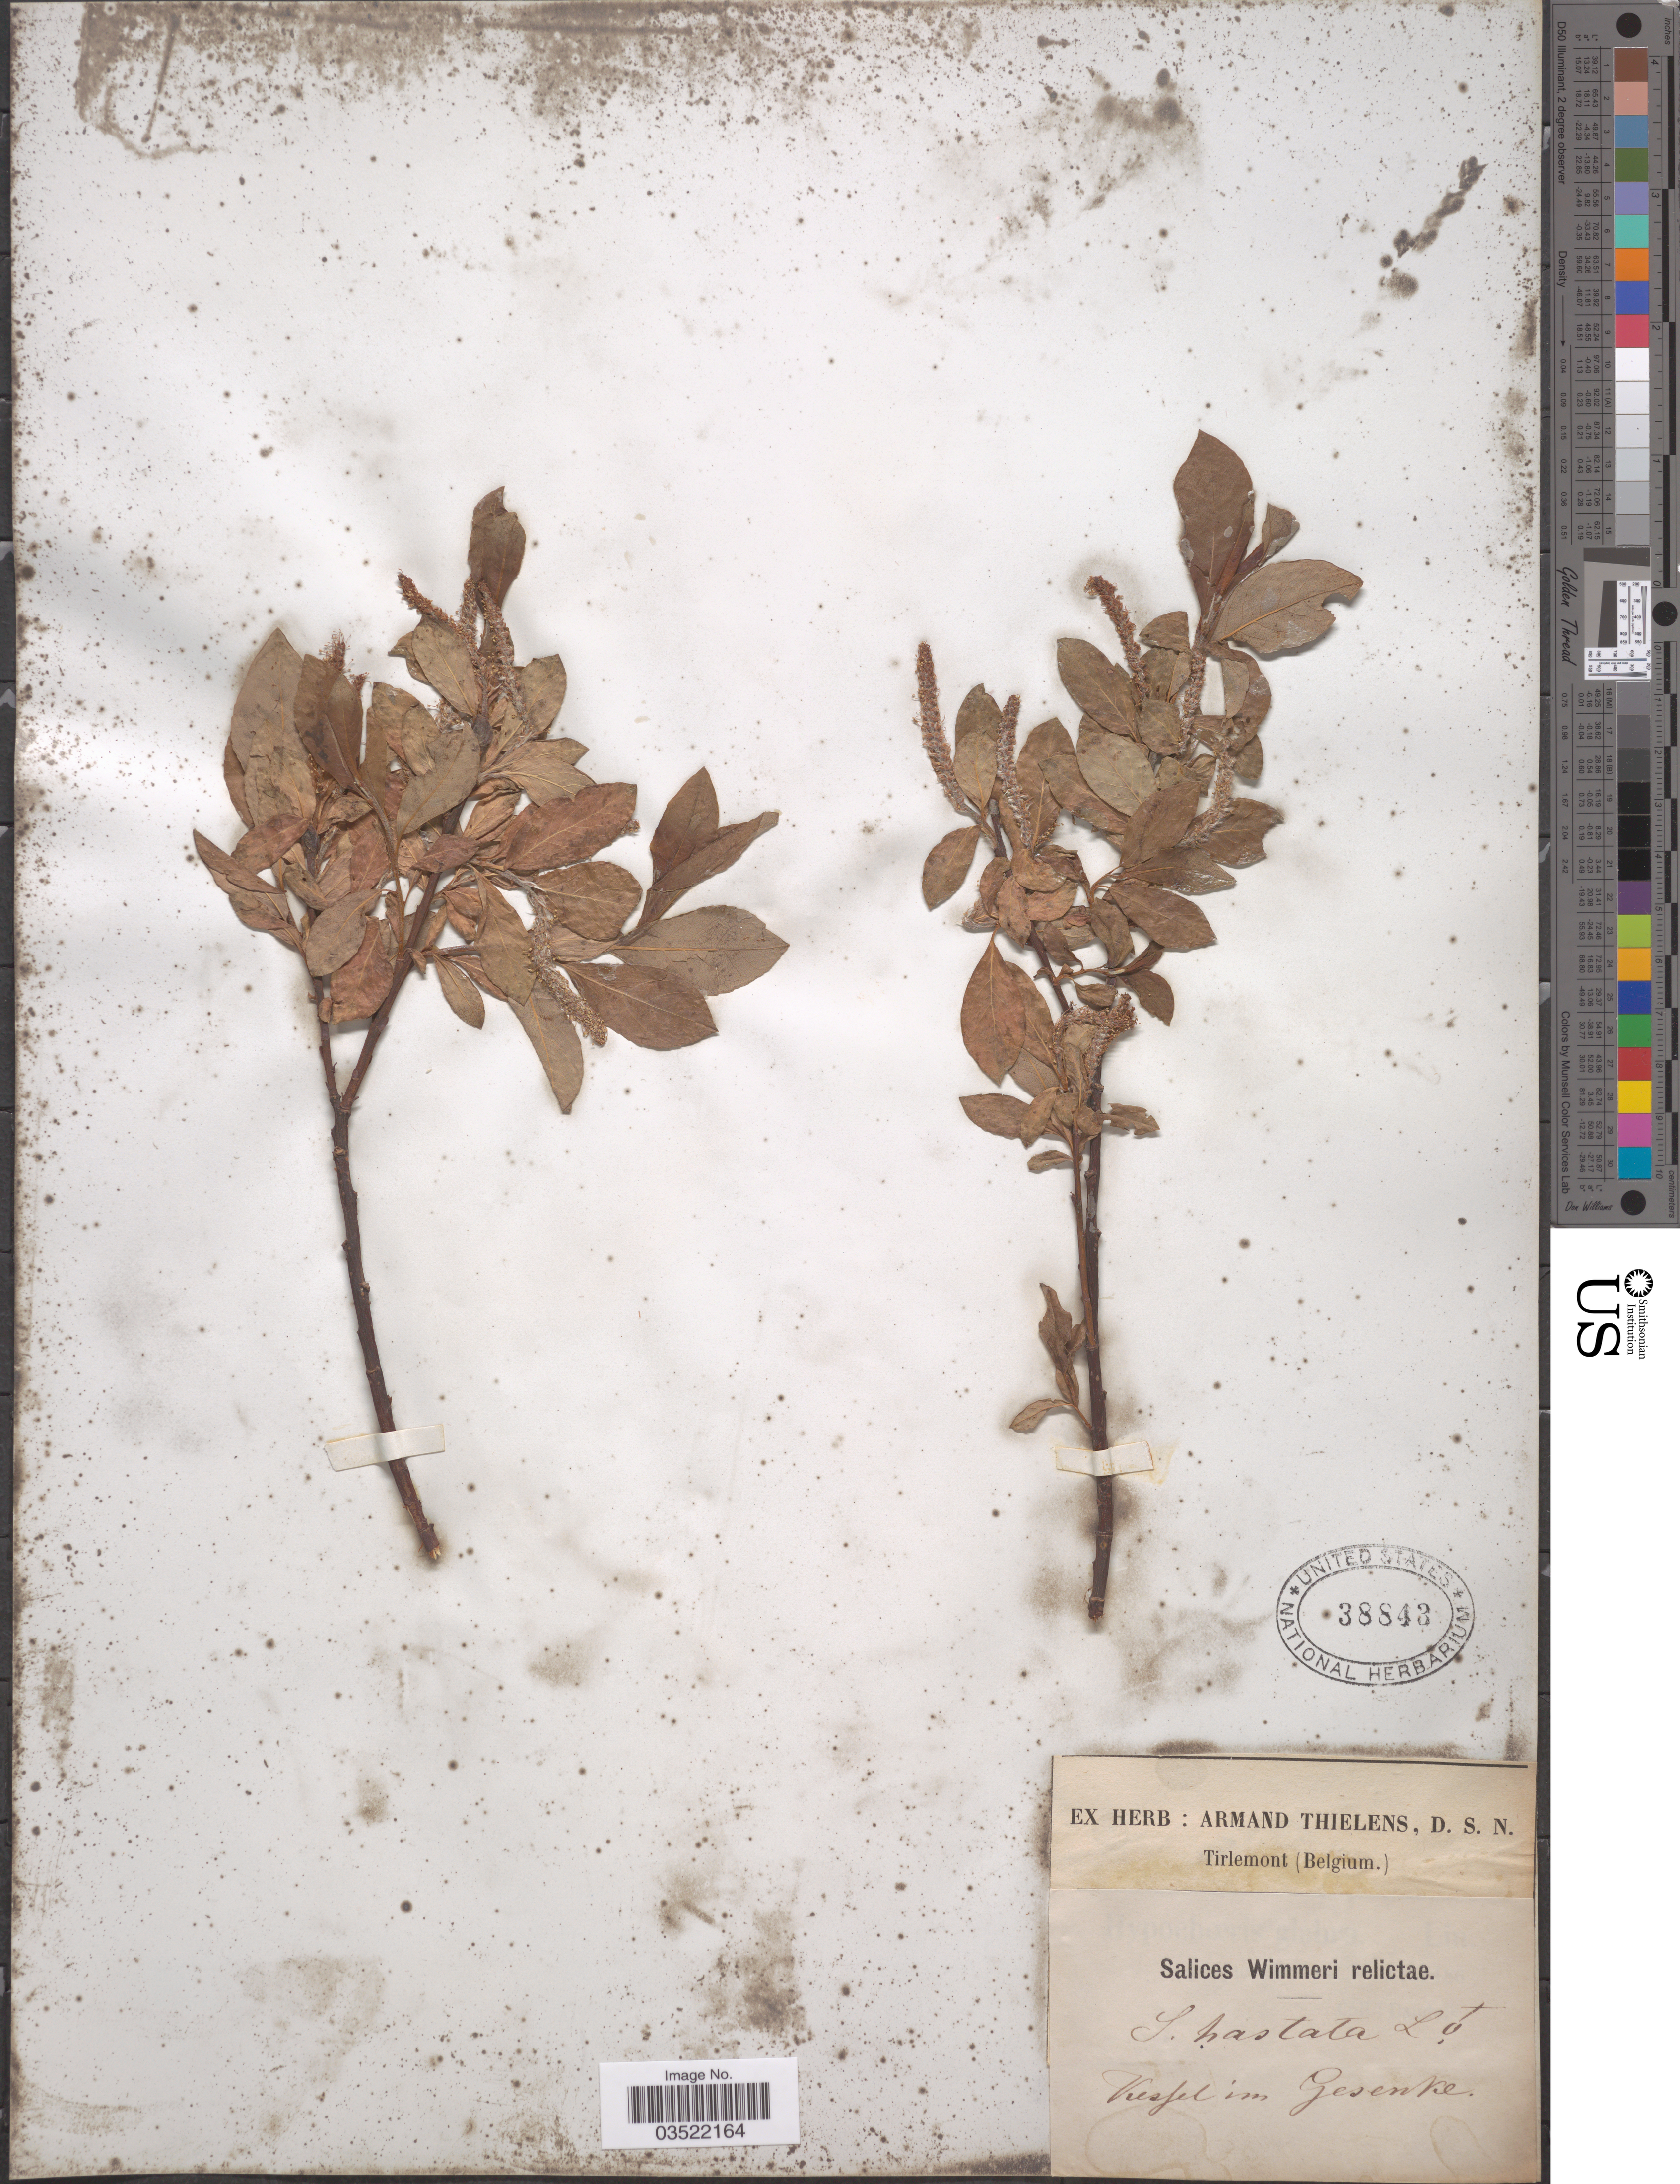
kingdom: Plantae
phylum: Tracheophyta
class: Magnoliopsida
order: Malpighiales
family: Salicaceae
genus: Salix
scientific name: Salix hastata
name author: L.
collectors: ex herb. Armand Thielens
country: Poland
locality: Kessel im Gesenke.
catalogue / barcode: US 38843